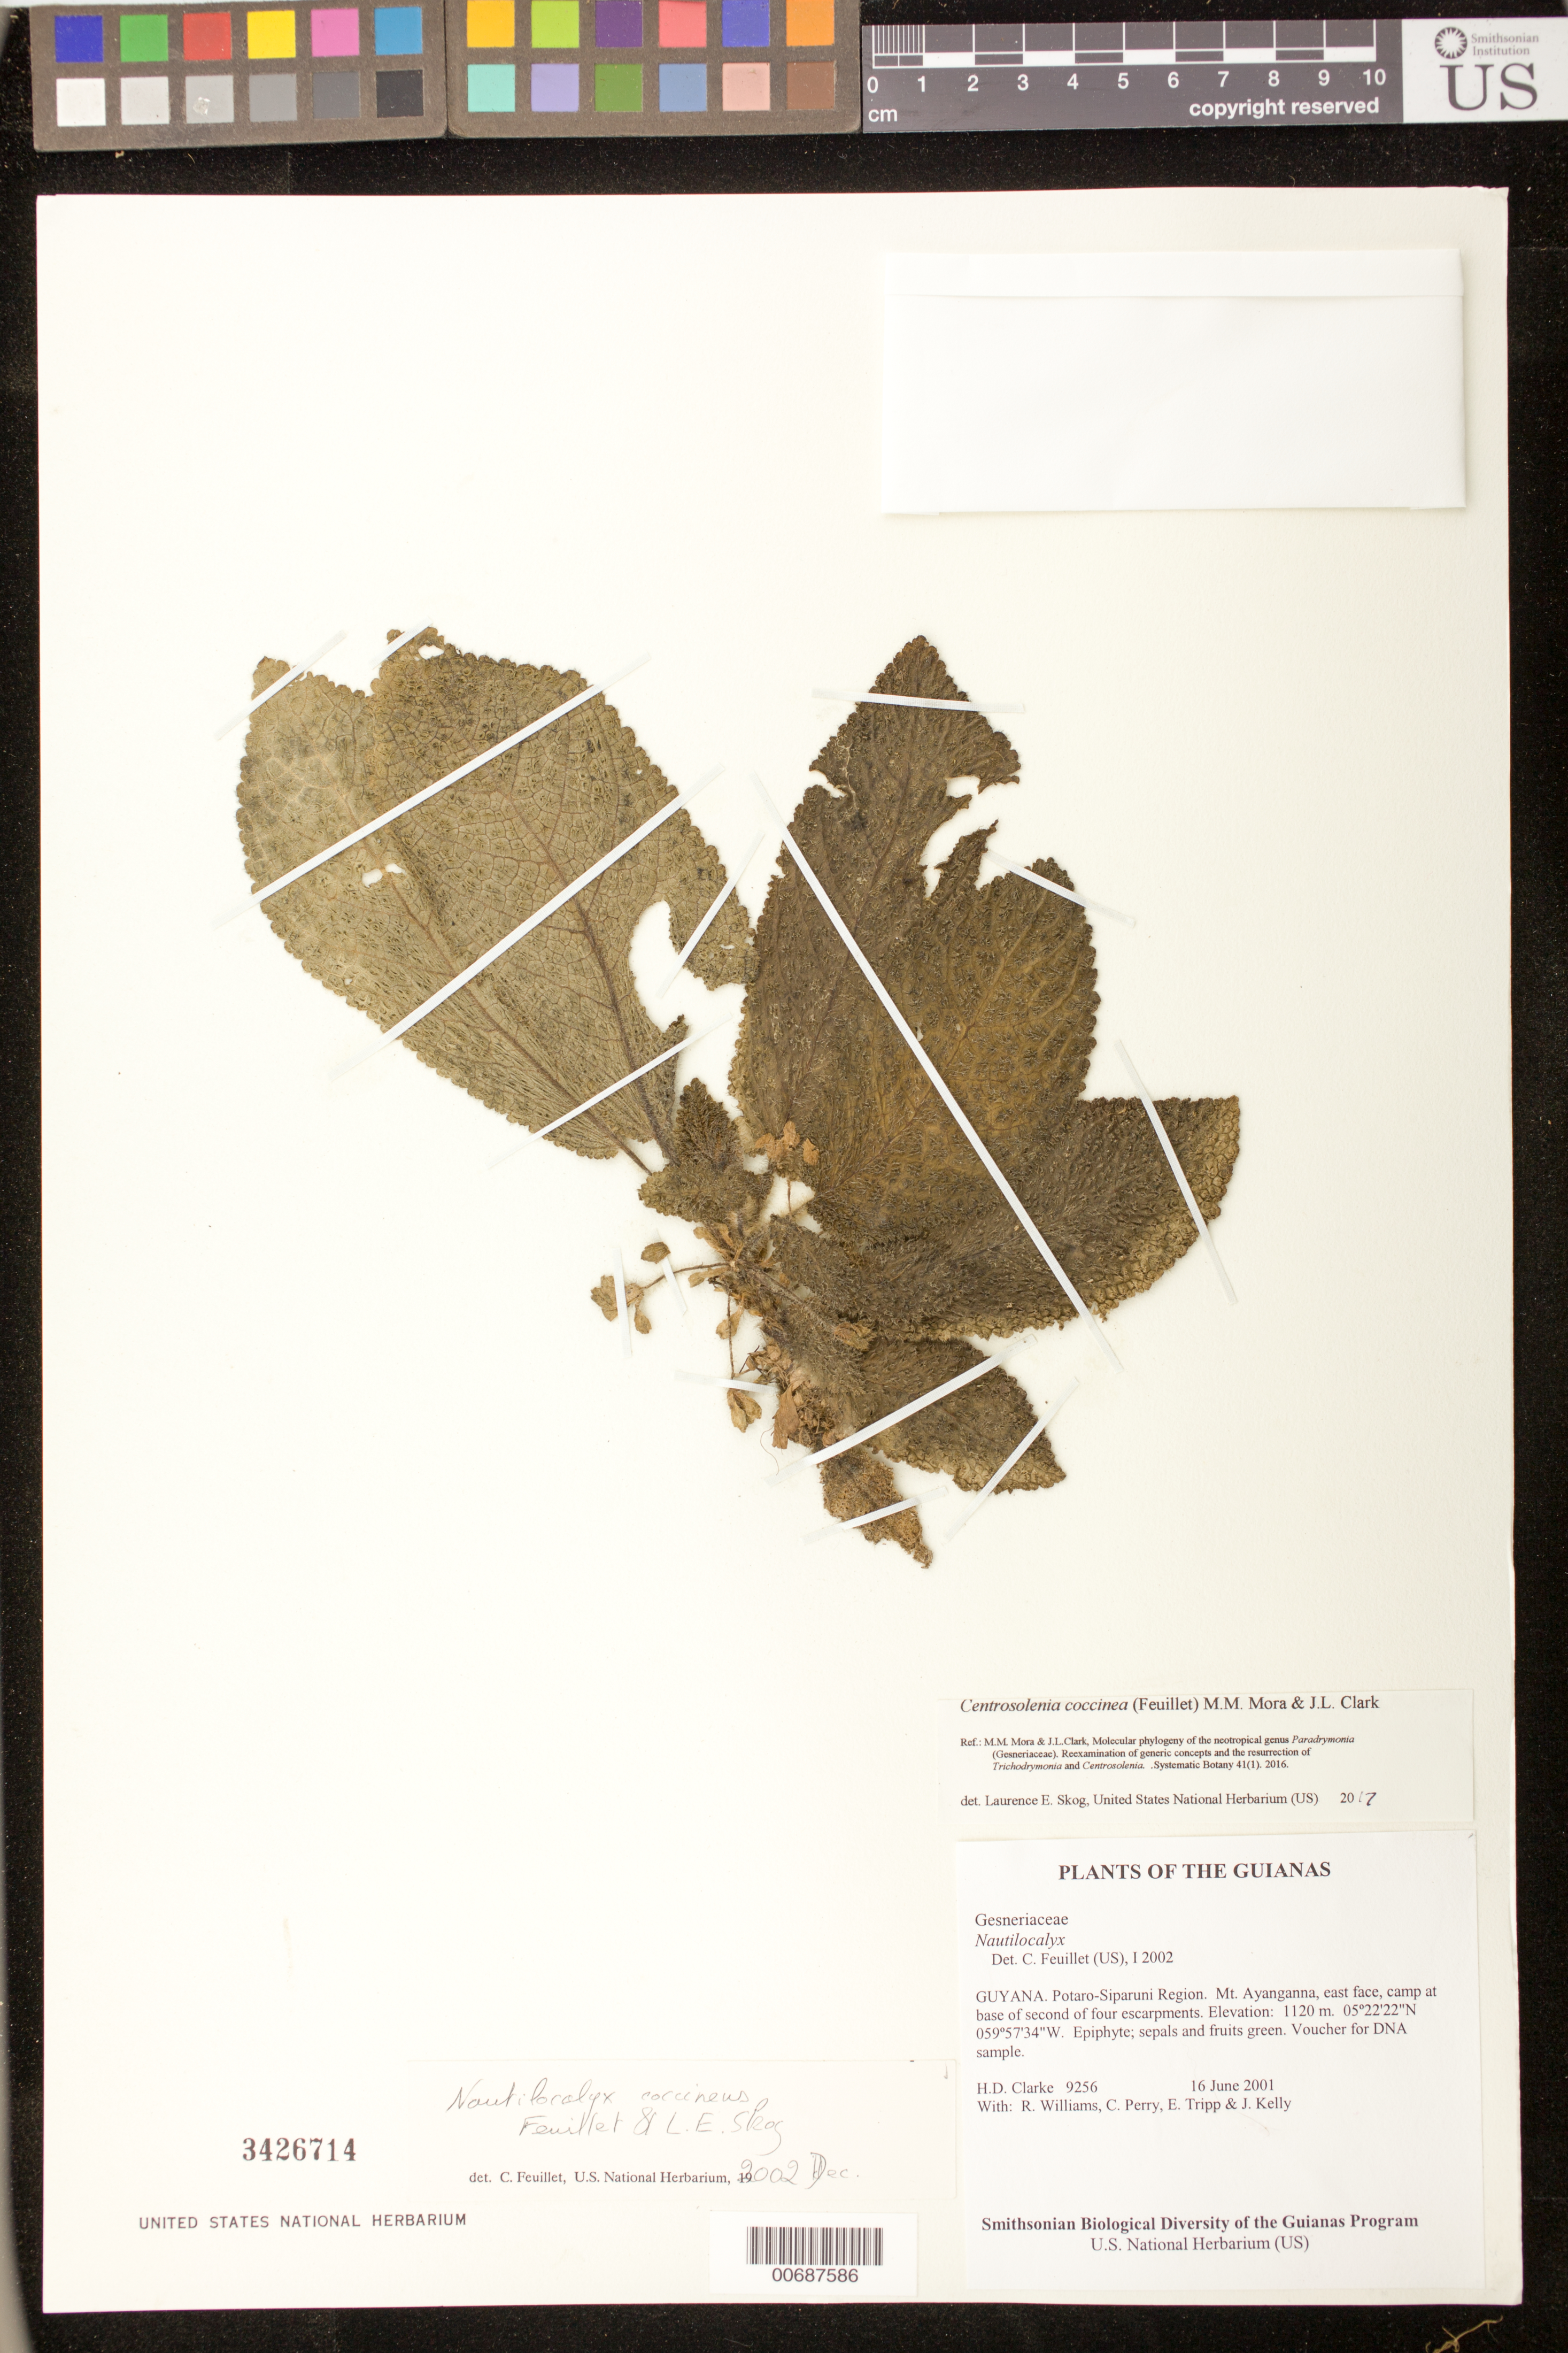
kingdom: Plantae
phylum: Tracheophyta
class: Magnoliopsida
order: Lamiales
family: Gesneriaceae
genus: Centrosolenia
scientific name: Centrosolenia coccinea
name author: (Feuillet) M.M. Mora & J.L. Clark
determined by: Skog, Laurence E.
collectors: H. D. Clarke, R. Williams, C. Perry, E. Tripp & J. Kelly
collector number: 9256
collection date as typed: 16 Jun 2001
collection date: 2001-06-16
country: Guyana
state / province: Potaro-Siparuni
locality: Mt. Ayanganna, east face, camp at base of second of four escarpments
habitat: Dense forest, on sandstone and peat, and riparian vegetation near waterfall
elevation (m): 1120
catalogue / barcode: US 3426714